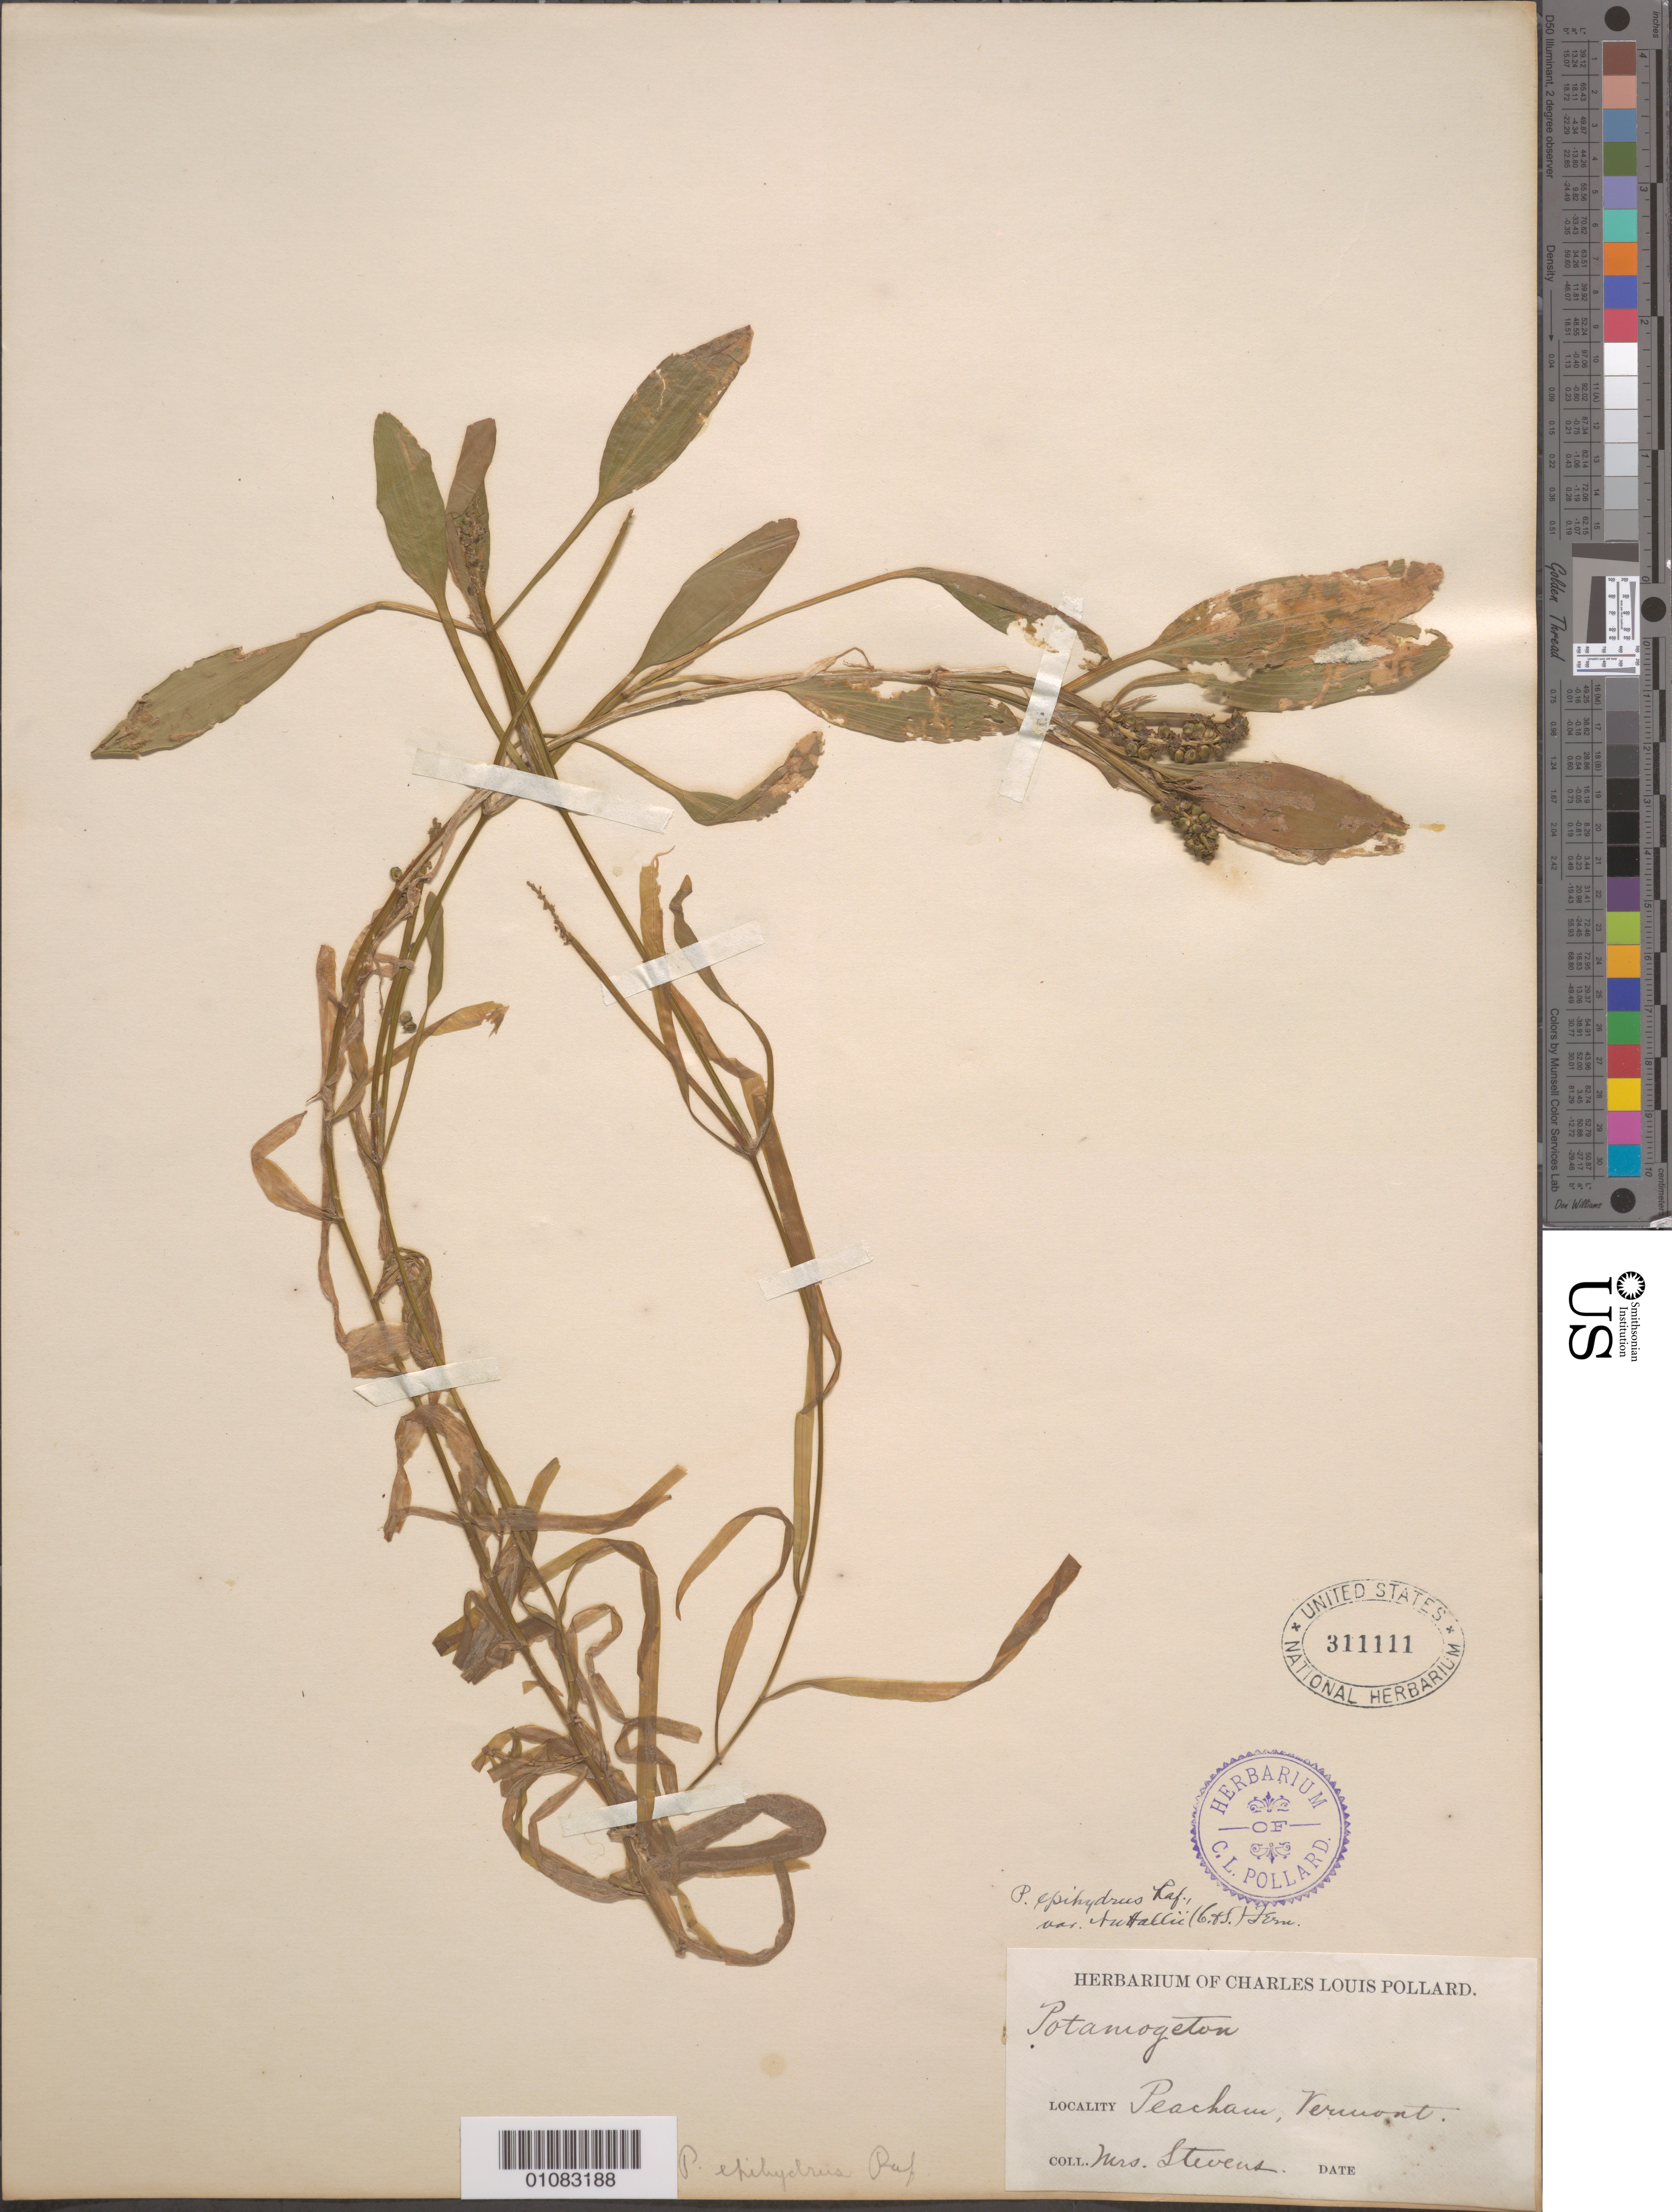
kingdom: Plantae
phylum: Tracheophyta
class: Liliopsida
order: Alismatales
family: Potamogetonaceae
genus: Potamogeton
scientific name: Potamogeton epihydrus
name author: Raf.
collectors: -. Stevens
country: United States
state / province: Vermont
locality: Peacham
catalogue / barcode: US 311111